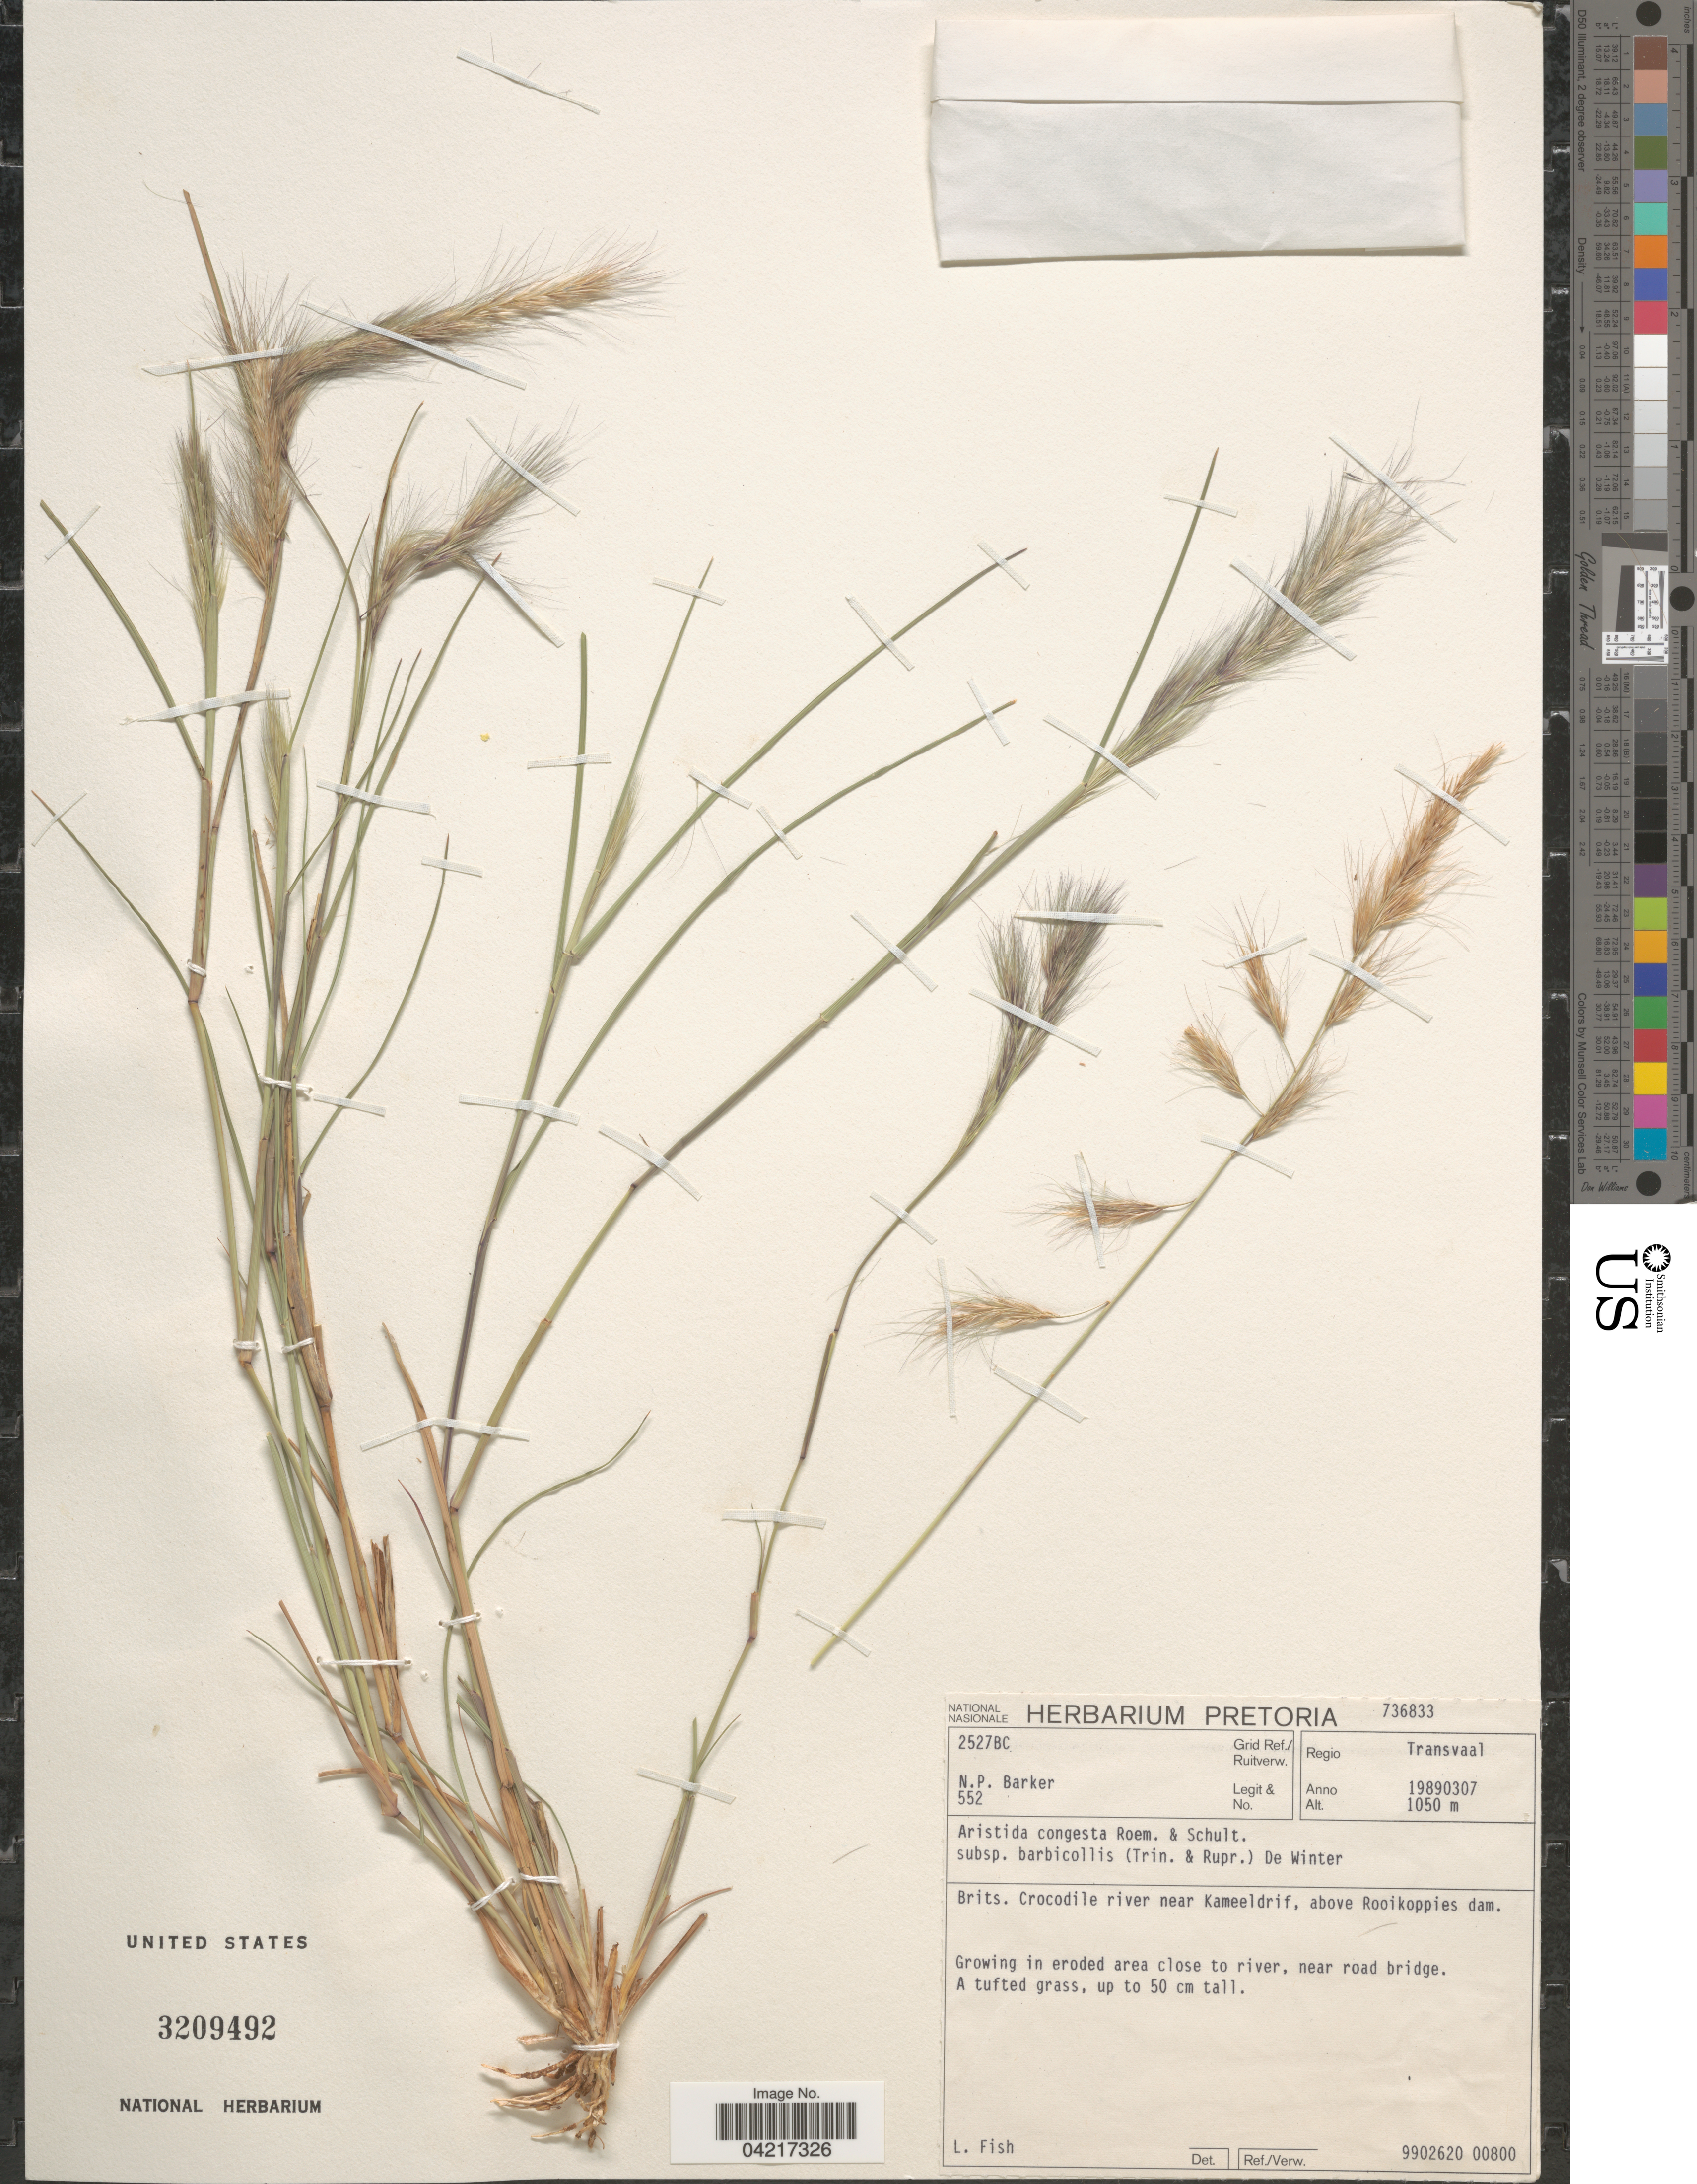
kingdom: Plantae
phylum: Tracheophyta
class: Liliopsida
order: Poales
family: Poaceae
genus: Aristida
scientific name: Aristida congesta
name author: Roem. & Schult.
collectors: N. P. Barker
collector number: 552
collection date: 1989-03-07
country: South Africa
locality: Grid Ref./ Ruitverw. 2527BC. Regio Transvaal. Brits. Crocodile river near Kameeldrif, above Rooikoppies dam. In eroded area close to river, near road bridge.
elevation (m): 1050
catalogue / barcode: US 3209492